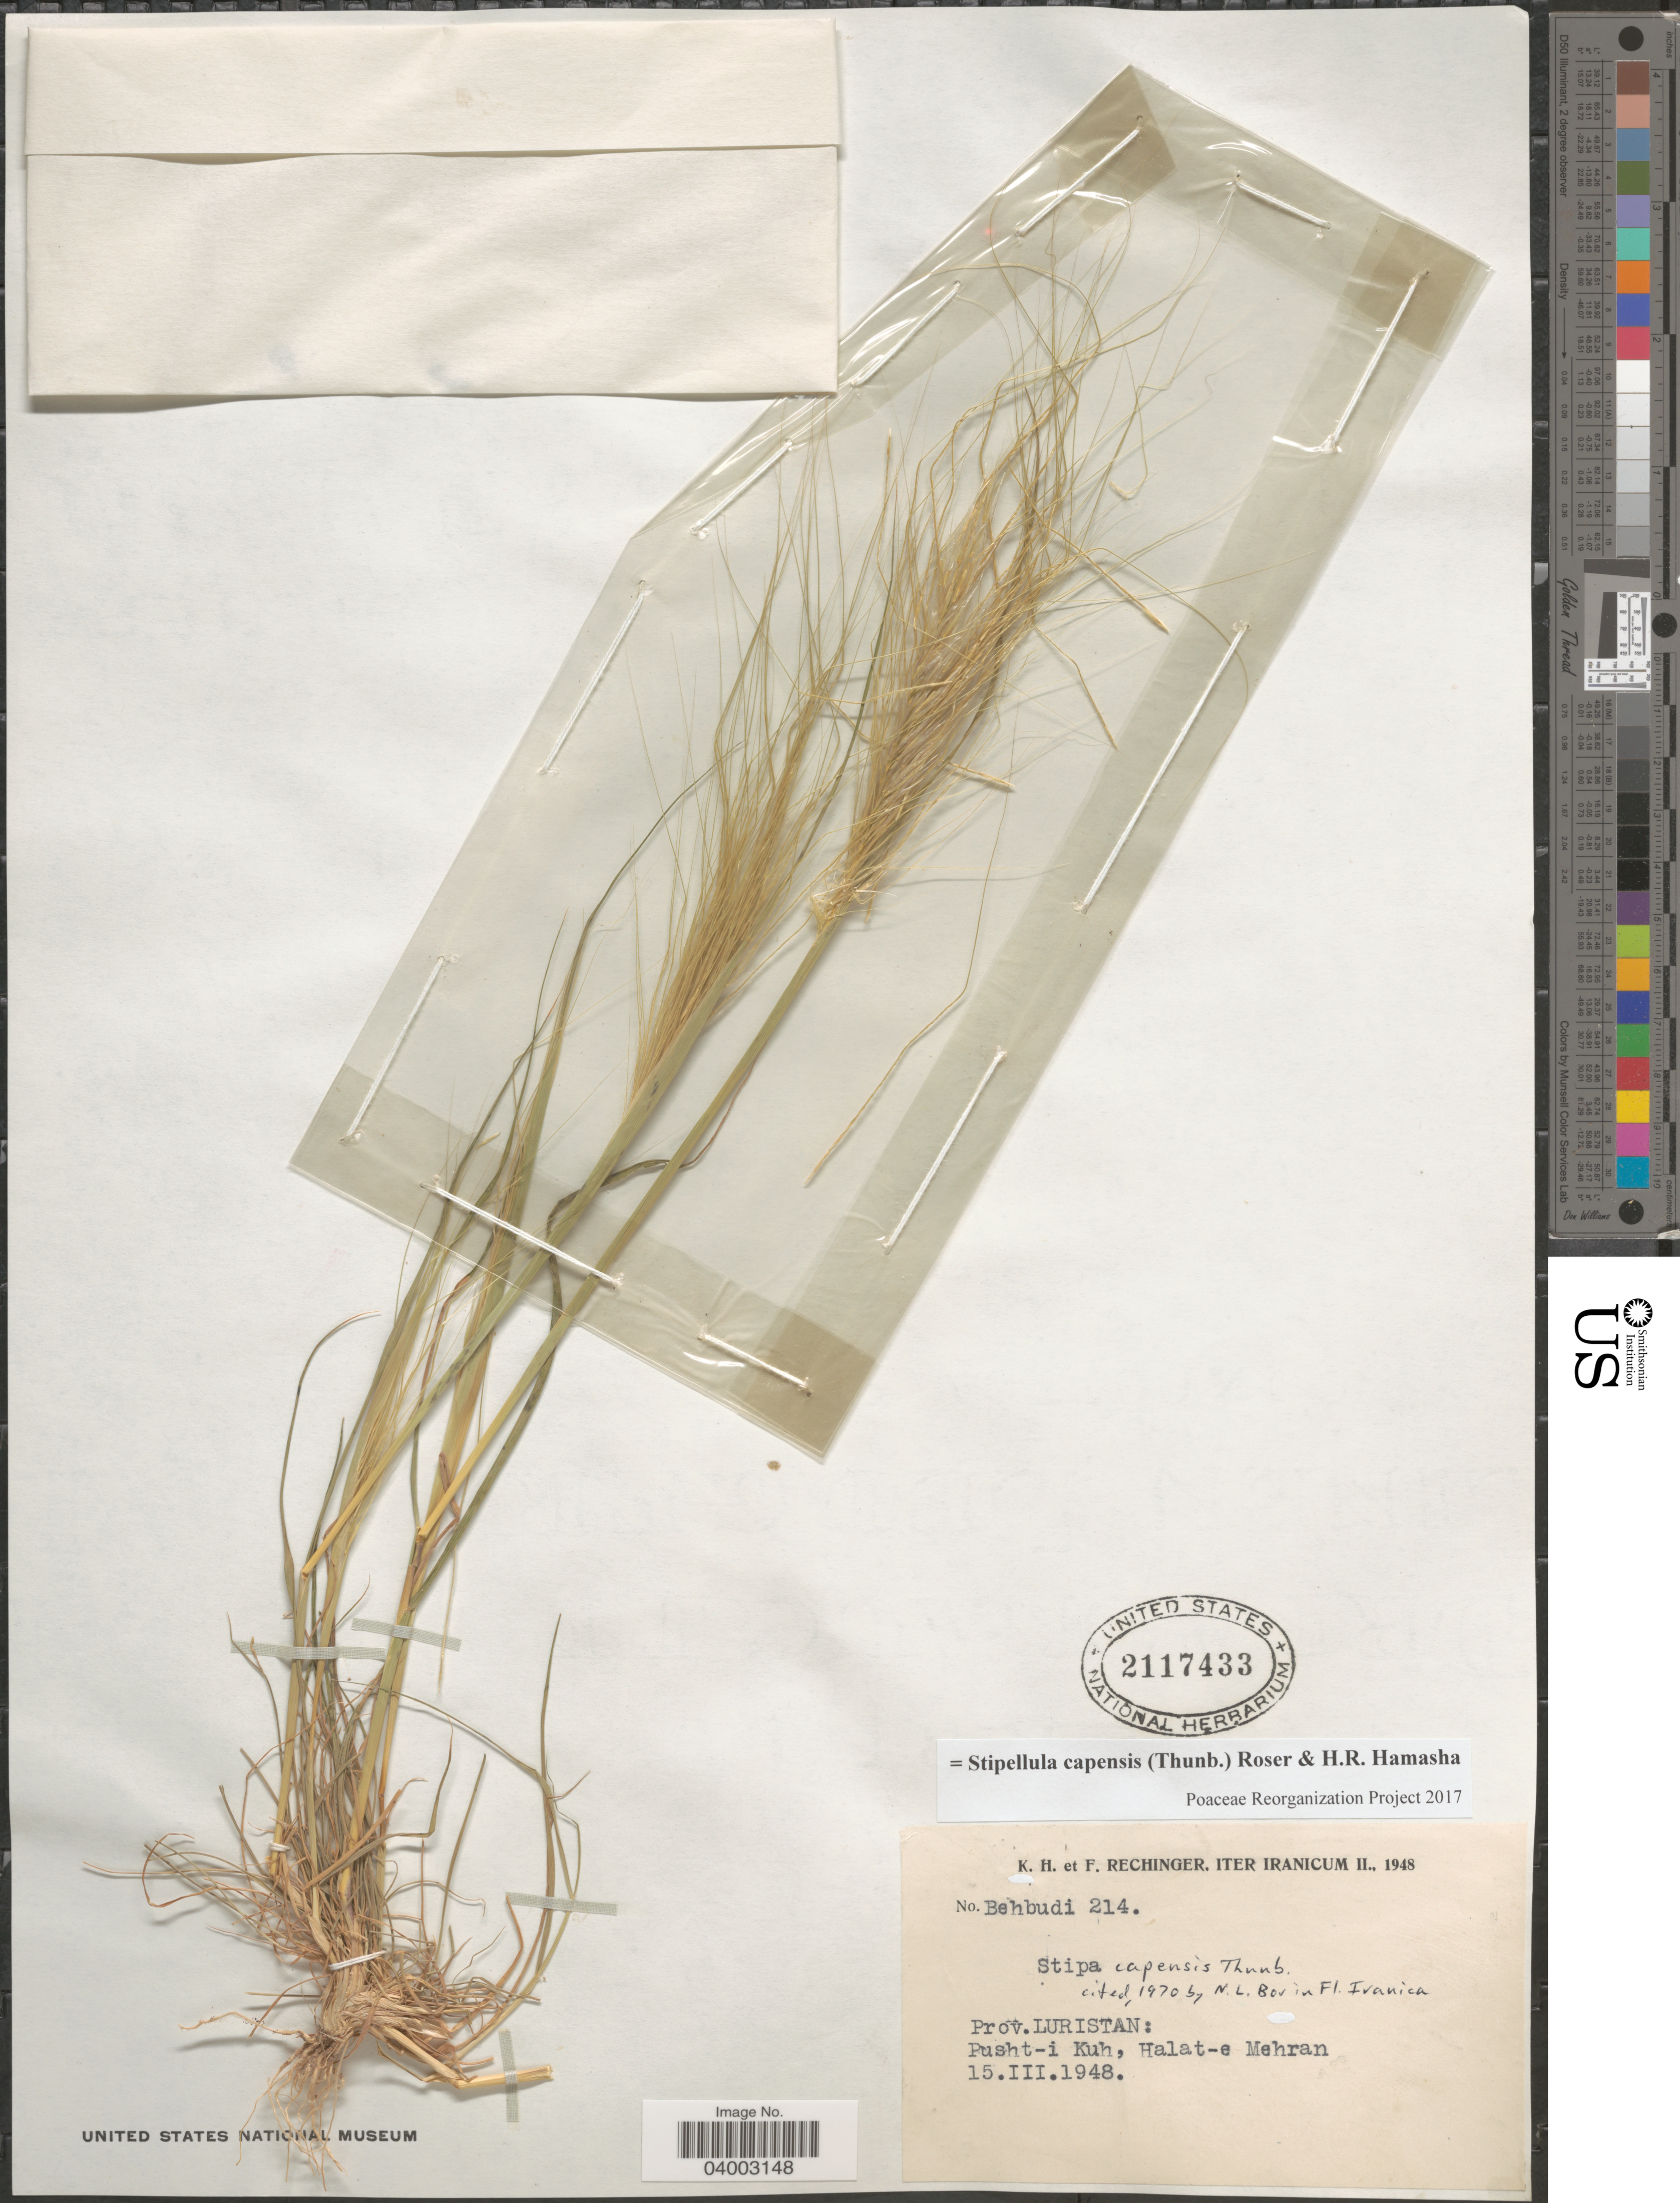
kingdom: Plantae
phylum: Tracheophyta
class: Liliopsida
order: Poales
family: Poaceae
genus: Stipellula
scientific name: Stipellula capensis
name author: (Thunb.) Röser & H. R. Hamasha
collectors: K. H. Rechinger & F. Rechinger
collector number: Behbudi214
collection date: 1948-03-15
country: Iran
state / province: Lorestan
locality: Prov. Luristan: Pusht-i Kuh, Halat-e Mehran.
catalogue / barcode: US 2117433